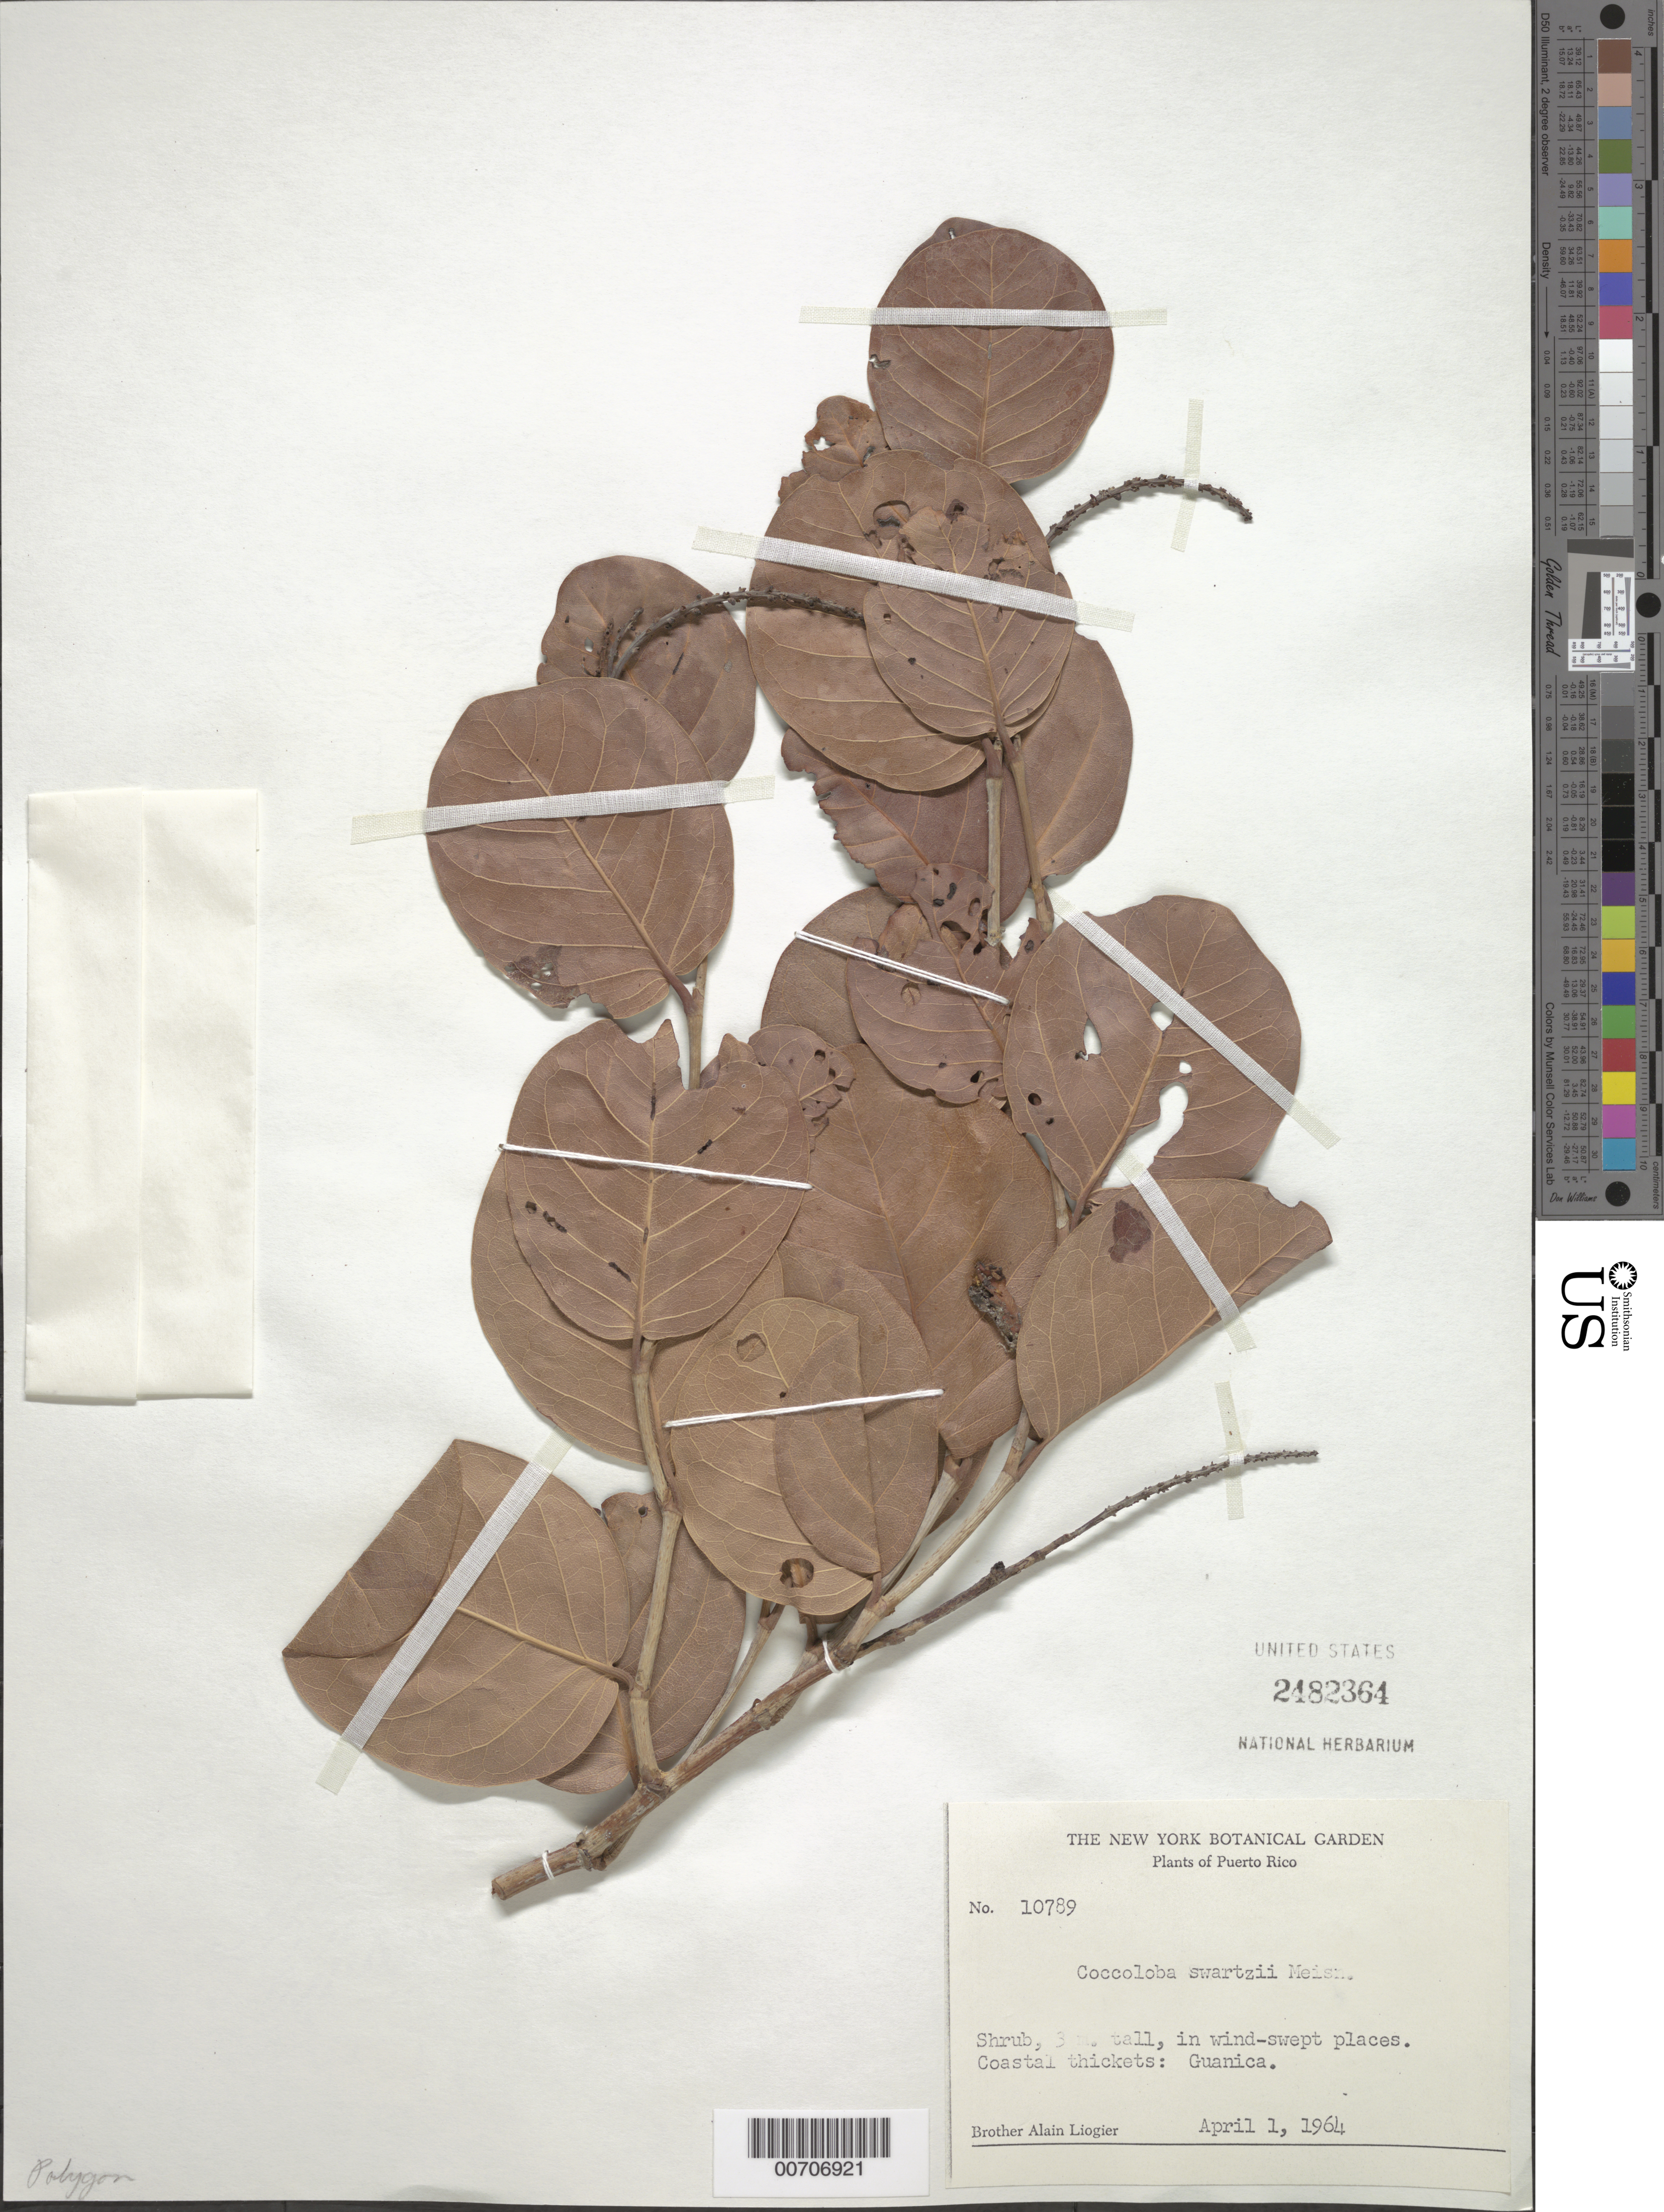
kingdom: Plantae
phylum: Tracheophyta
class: Magnoliopsida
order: Caryophyllales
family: Polygonaceae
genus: Coccoloba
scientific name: Coccoloba swartzii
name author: Meisn.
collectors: A. H. Liogier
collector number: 10789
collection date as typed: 01 Apr 1964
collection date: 1964-04-01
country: Puerto Rico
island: Greater Antilles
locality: Guanica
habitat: Coastal thickets; in wind-swept places.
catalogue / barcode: US 2482364